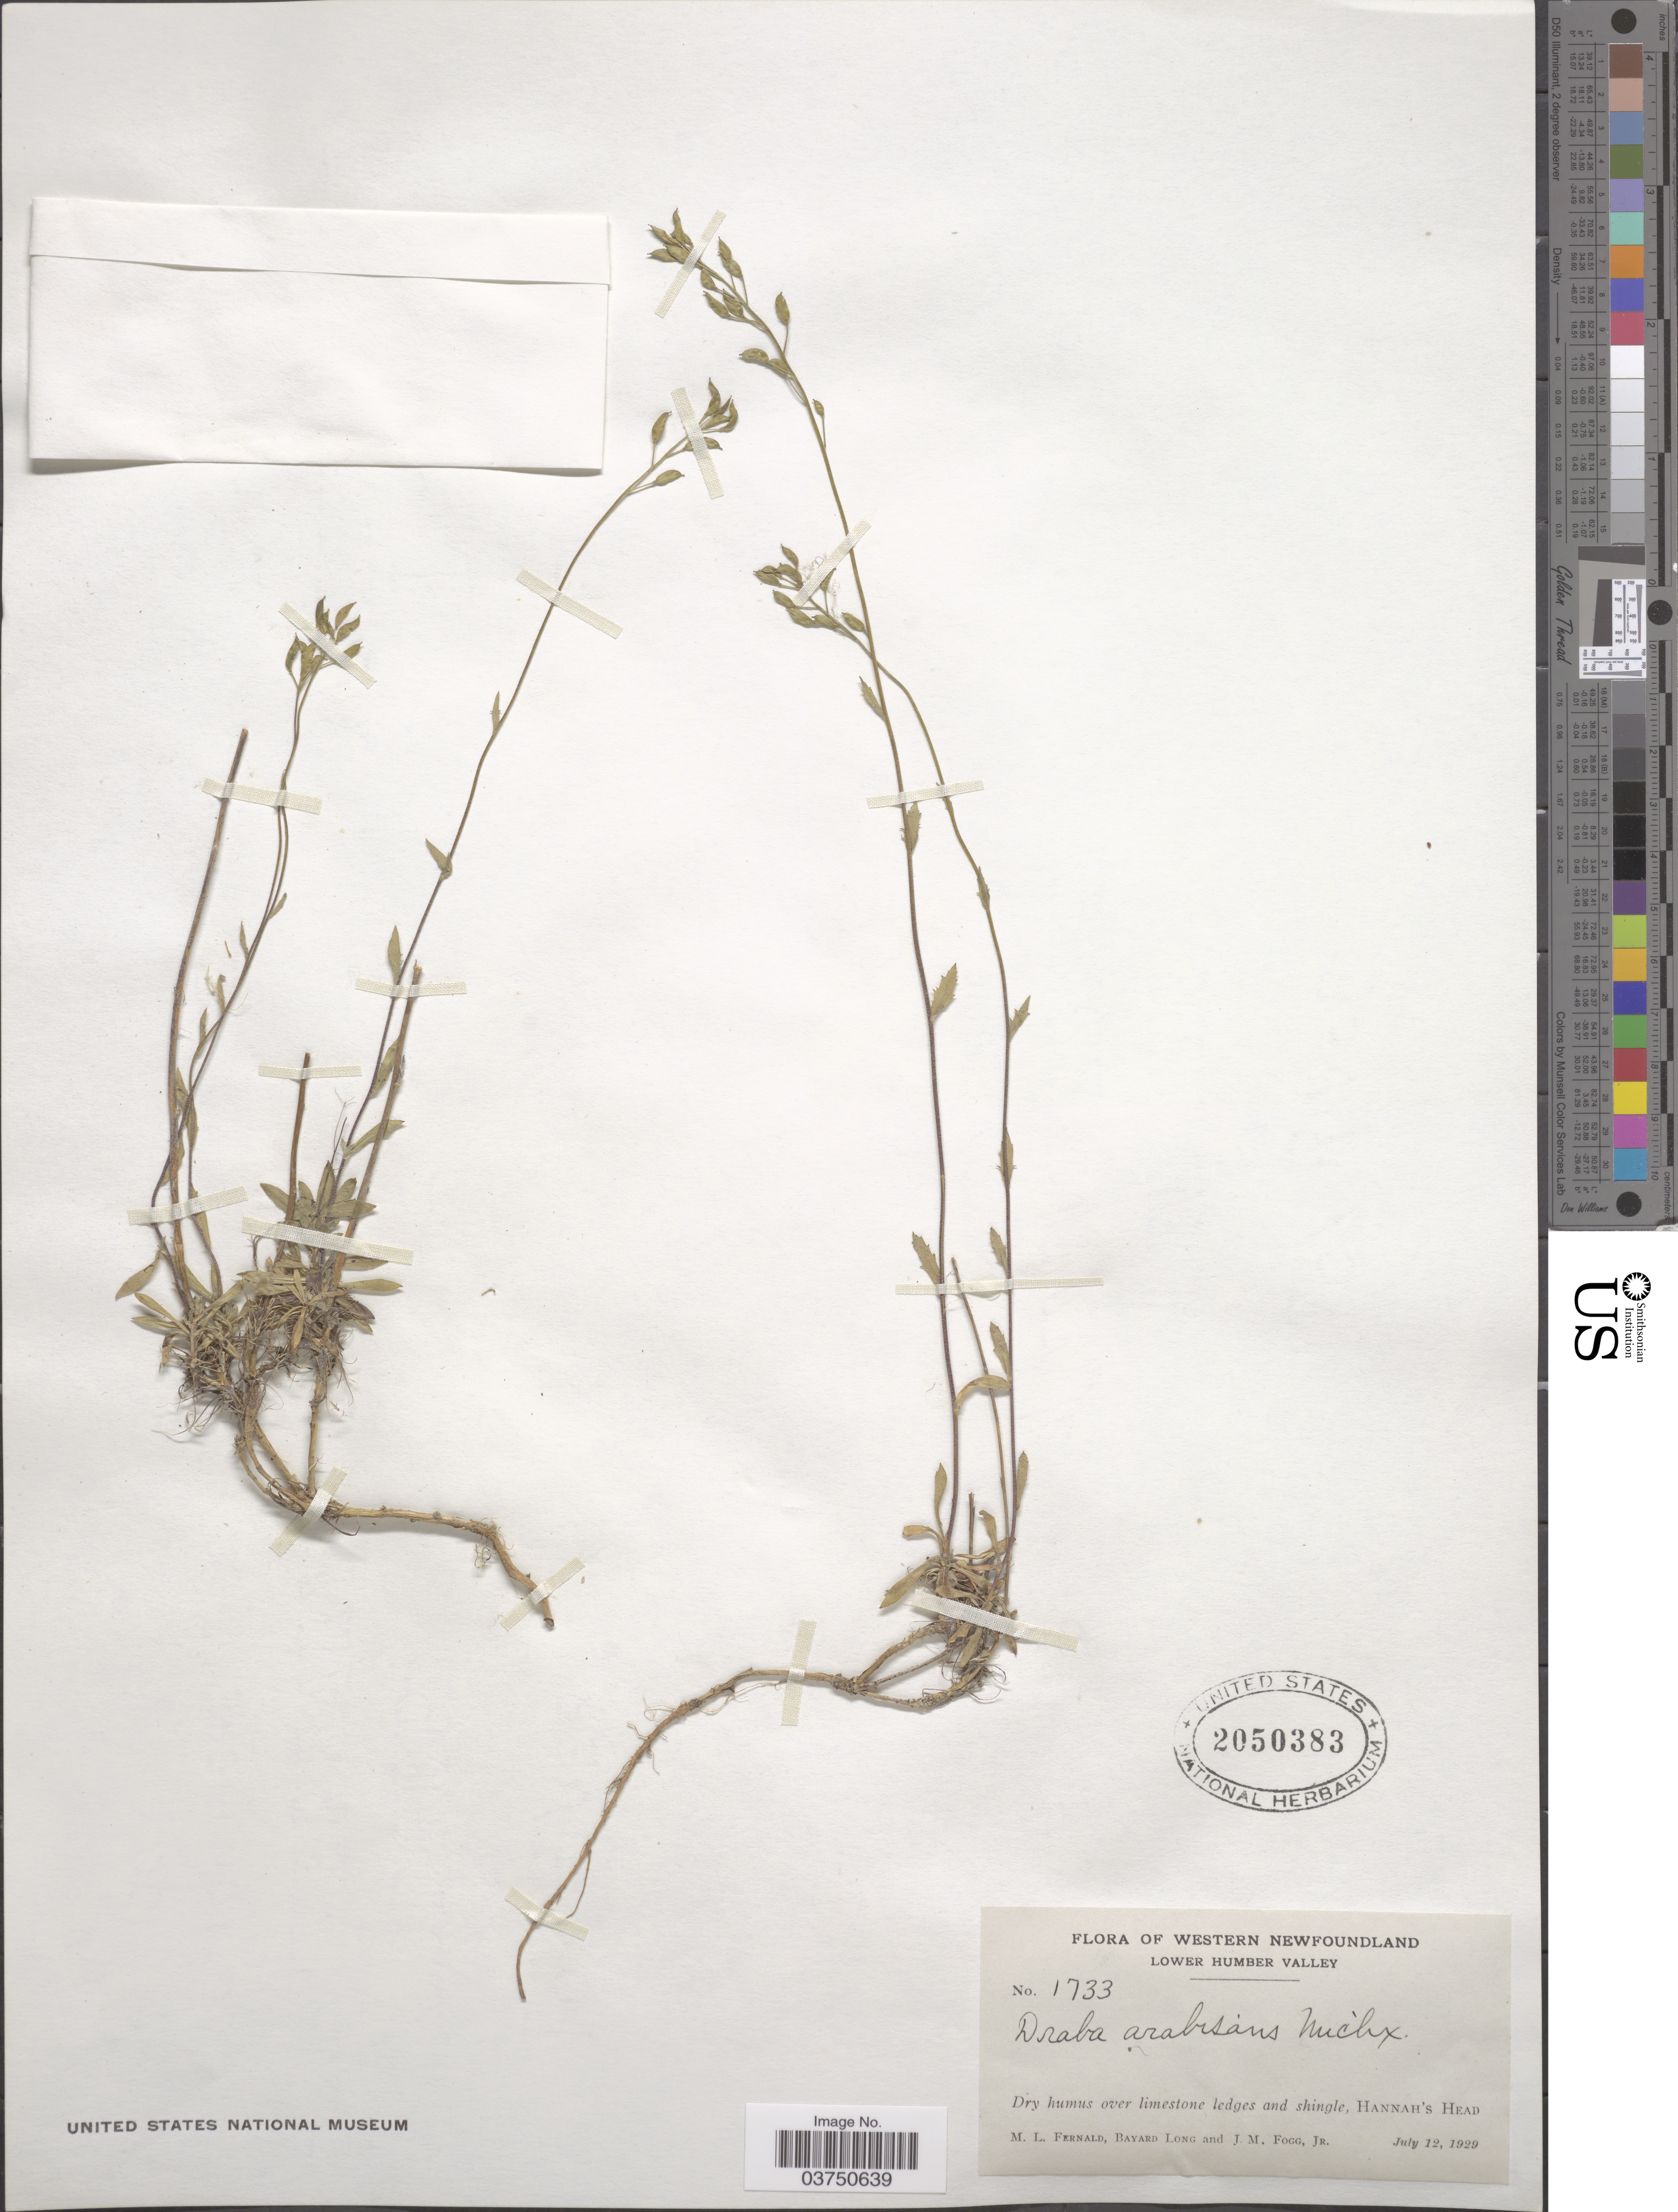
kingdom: Plantae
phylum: Tracheophyta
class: Magnoliopsida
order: Brassicales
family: Brassicaceae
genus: Draba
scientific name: Draba arabisans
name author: Michx.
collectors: M. L. Fernald, B. Long & J. Fogg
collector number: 1733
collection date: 1929-07-12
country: Canada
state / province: Newfoundland and Labrador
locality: Western Newfoundland. Lower Humber Valley. Dry humus over limestone ledges and shingle, Hannah's Head.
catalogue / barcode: US 2050383